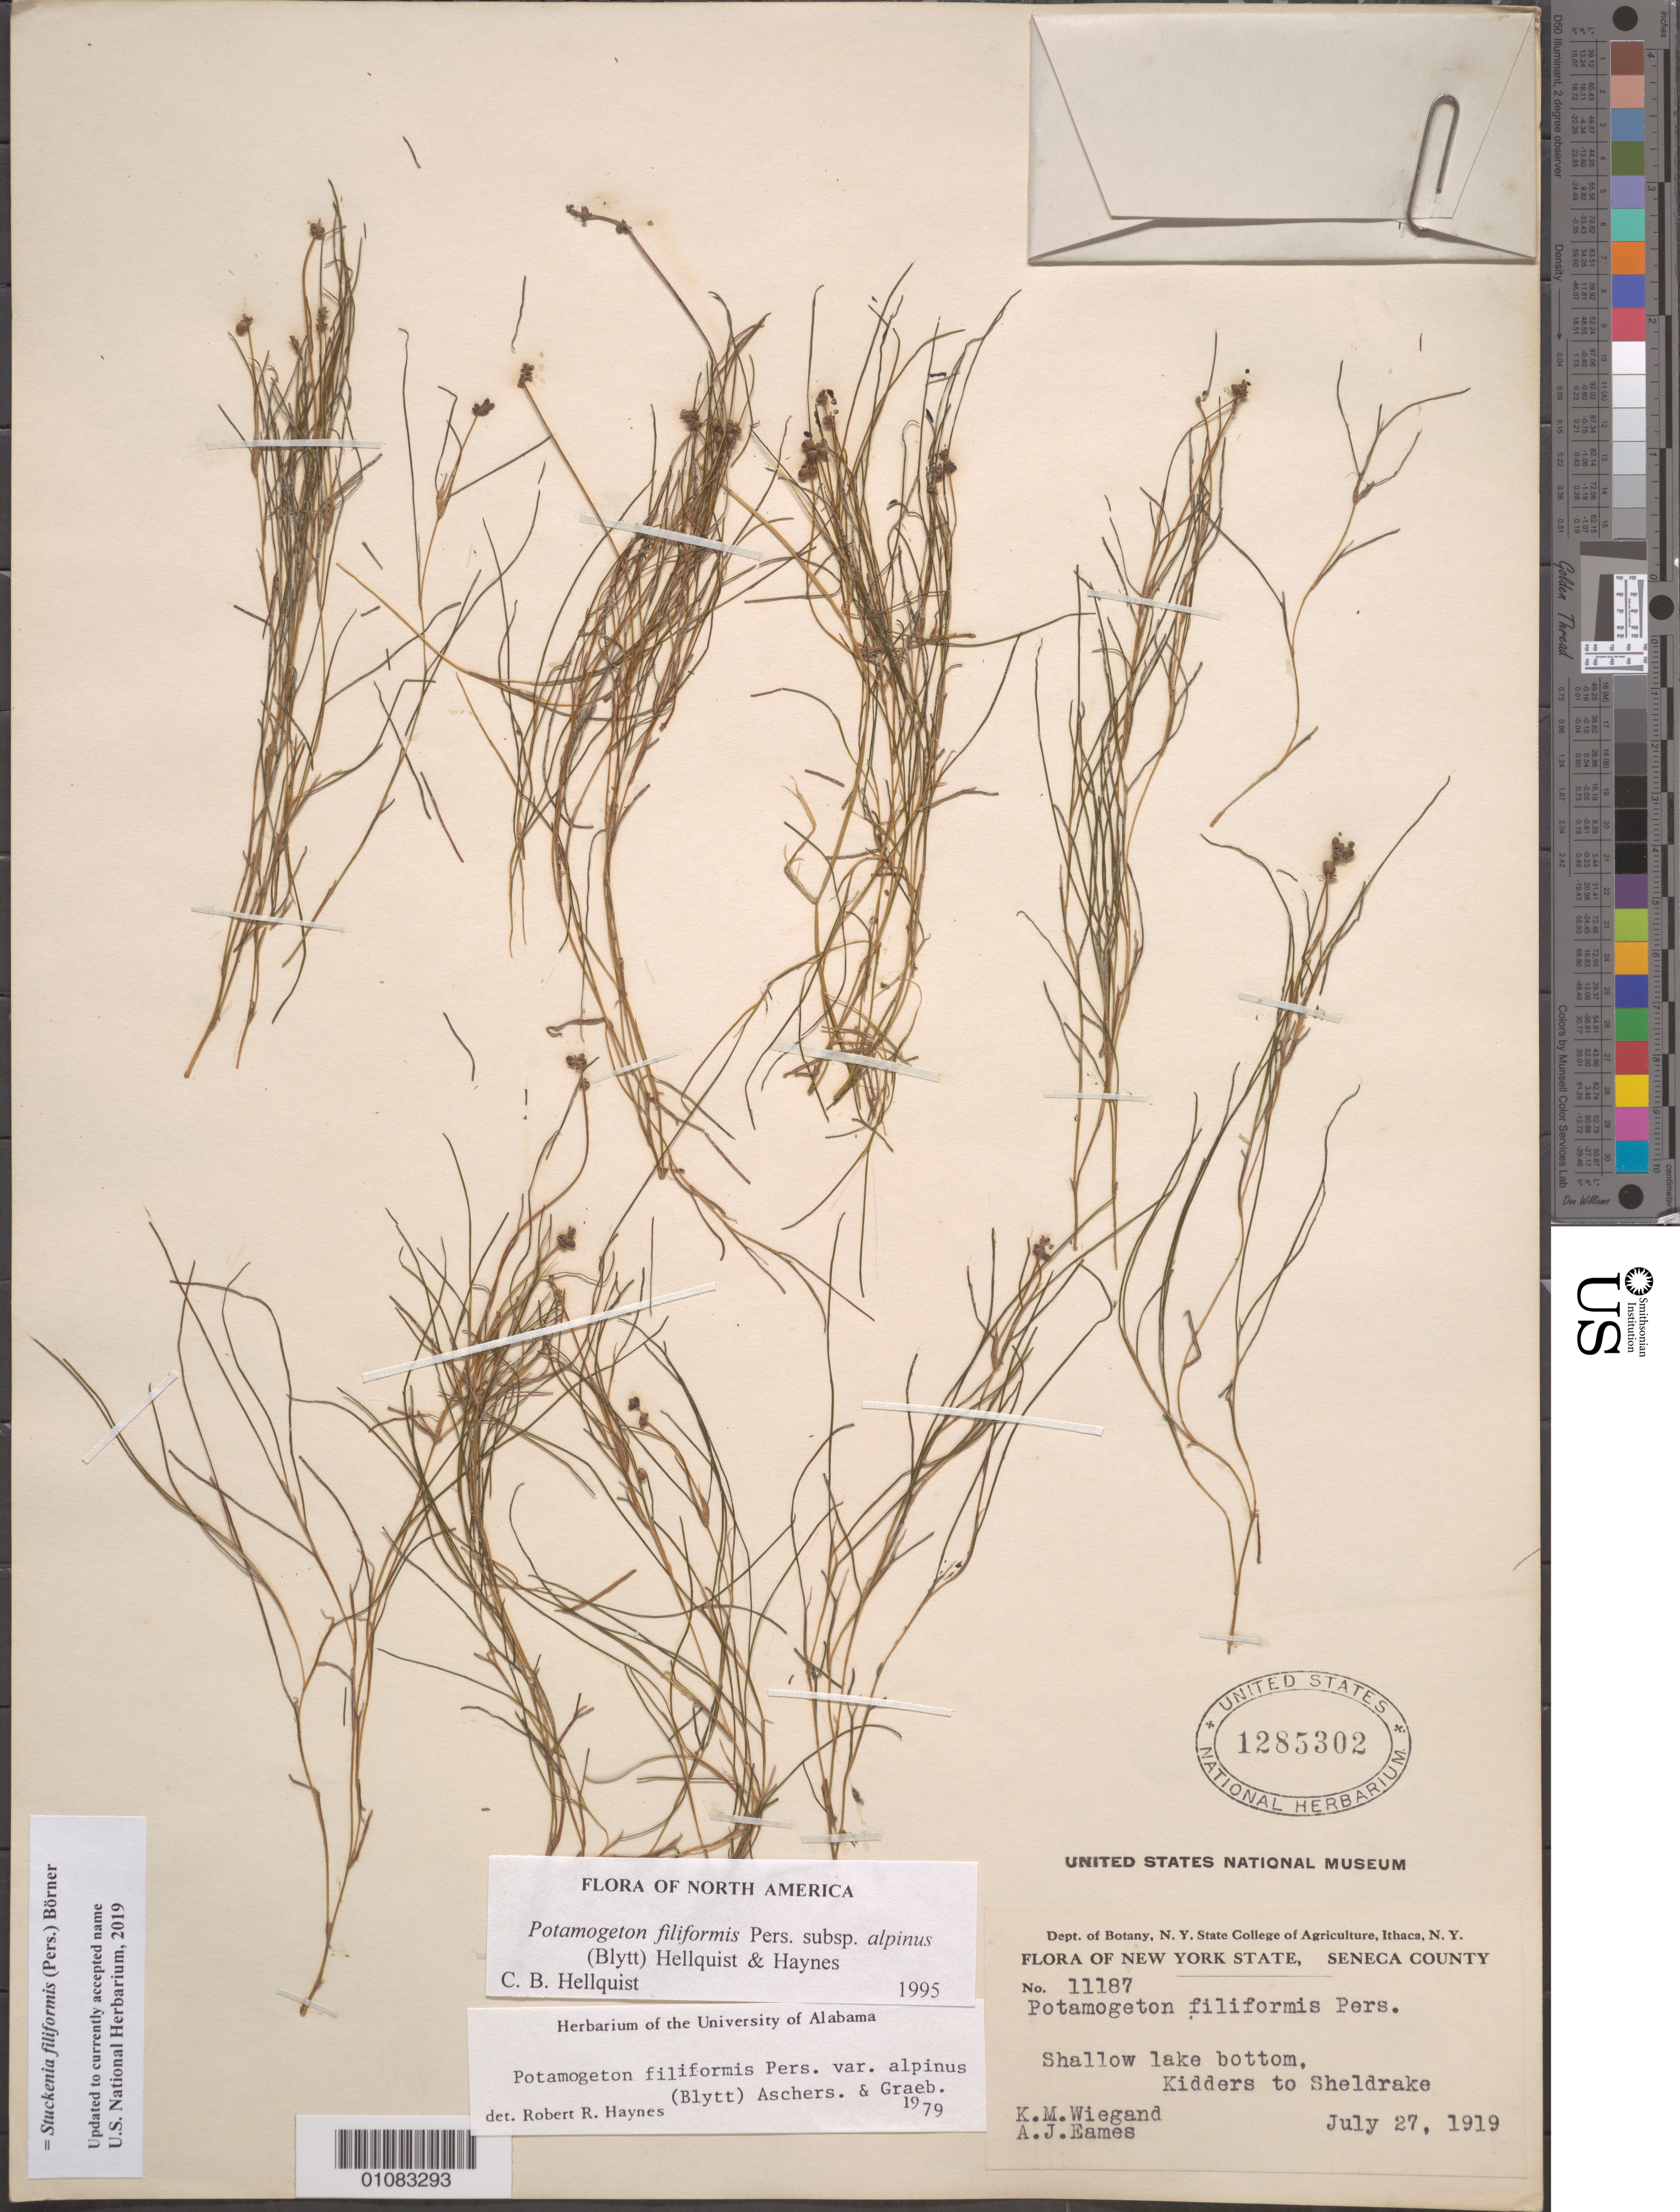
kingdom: Plantae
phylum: Tracheophyta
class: Liliopsida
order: Alismatales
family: Potamogetonaceae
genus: Stuckenia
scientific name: Stuckenia filiformis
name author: (Pers.) Börner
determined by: Strong, Mark T., (BOT), Smithsonian Institution - National Museum of Natural History (UNITED STATES)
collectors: K. M. Wiegand & A. J. Eames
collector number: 11187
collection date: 1919-07-27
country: United States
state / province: New York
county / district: Seneca County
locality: Kidders to Sheldrake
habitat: Shallow lake bottom.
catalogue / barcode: US 1285302